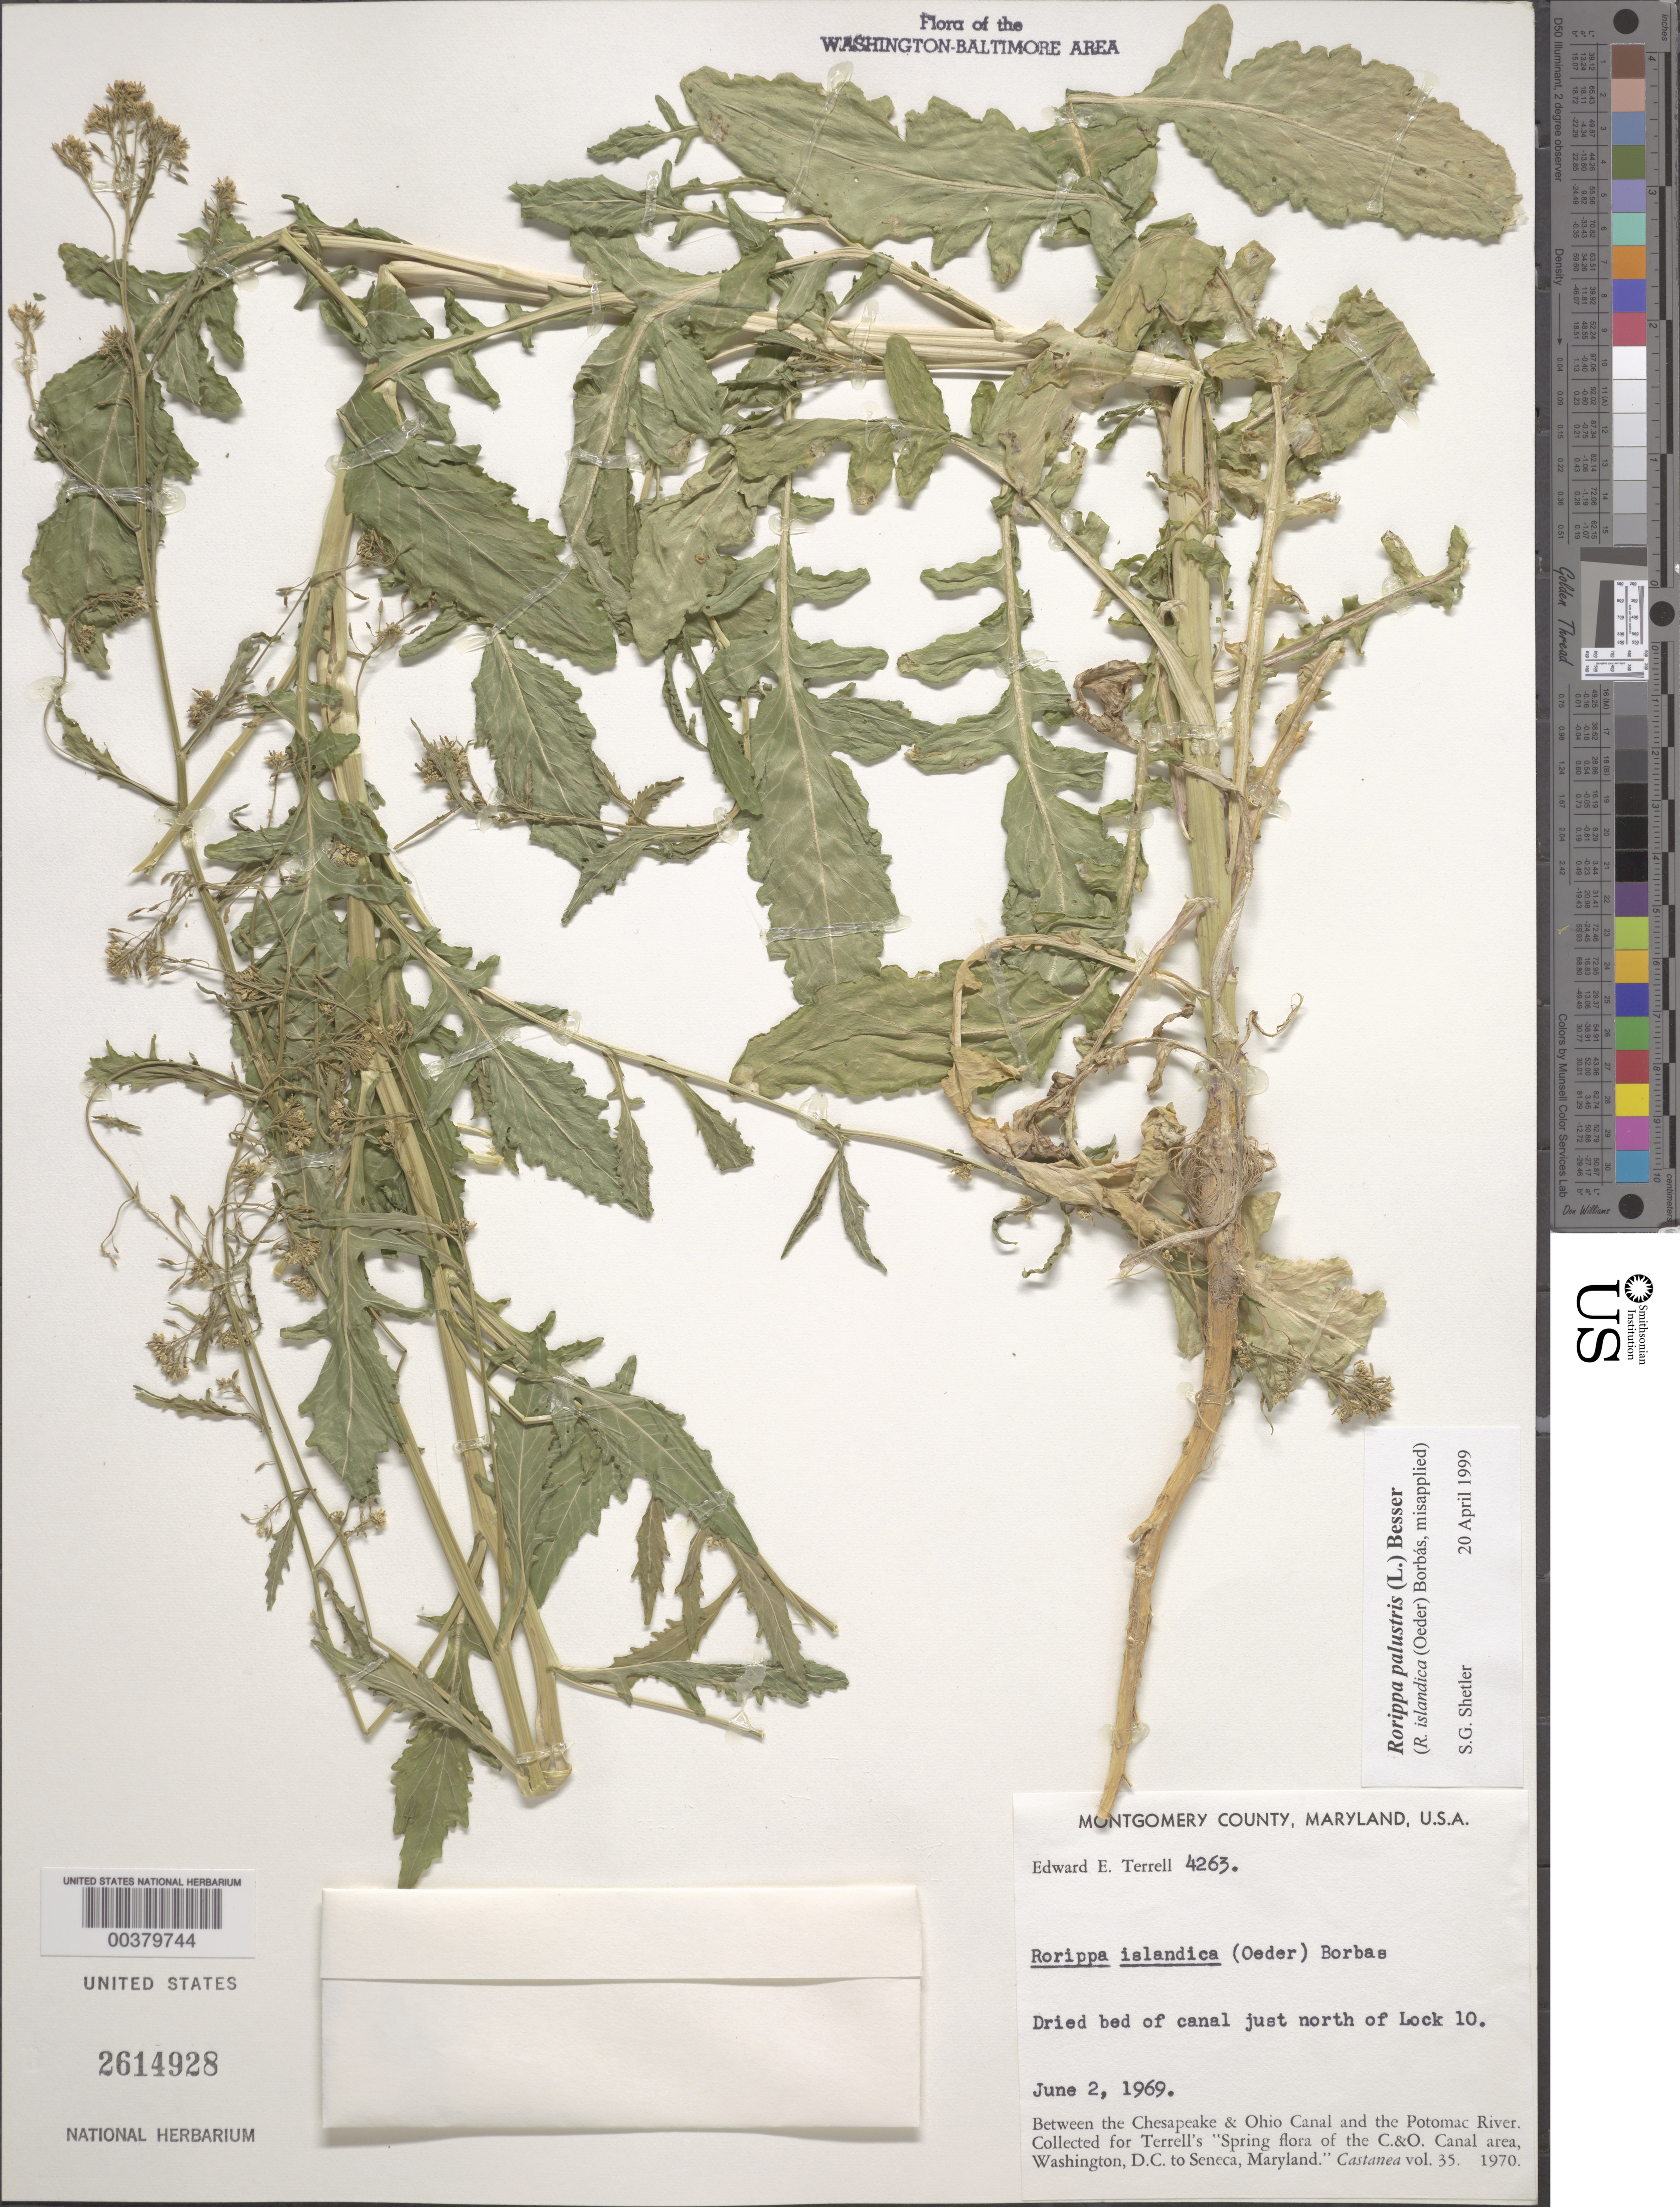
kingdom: Plantae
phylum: Tracheophyta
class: Magnoliopsida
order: Brassicales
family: Brassicaceae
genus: Rorippa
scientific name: Rorippa palustris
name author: (L.) Besser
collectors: E. E. Terrell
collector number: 4263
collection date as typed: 02 Jun 1969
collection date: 1969-06-02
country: United States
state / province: Maryland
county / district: Montgomery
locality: C. & O. Canal, north of Lock 10 C. & O. Canal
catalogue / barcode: US 2614928